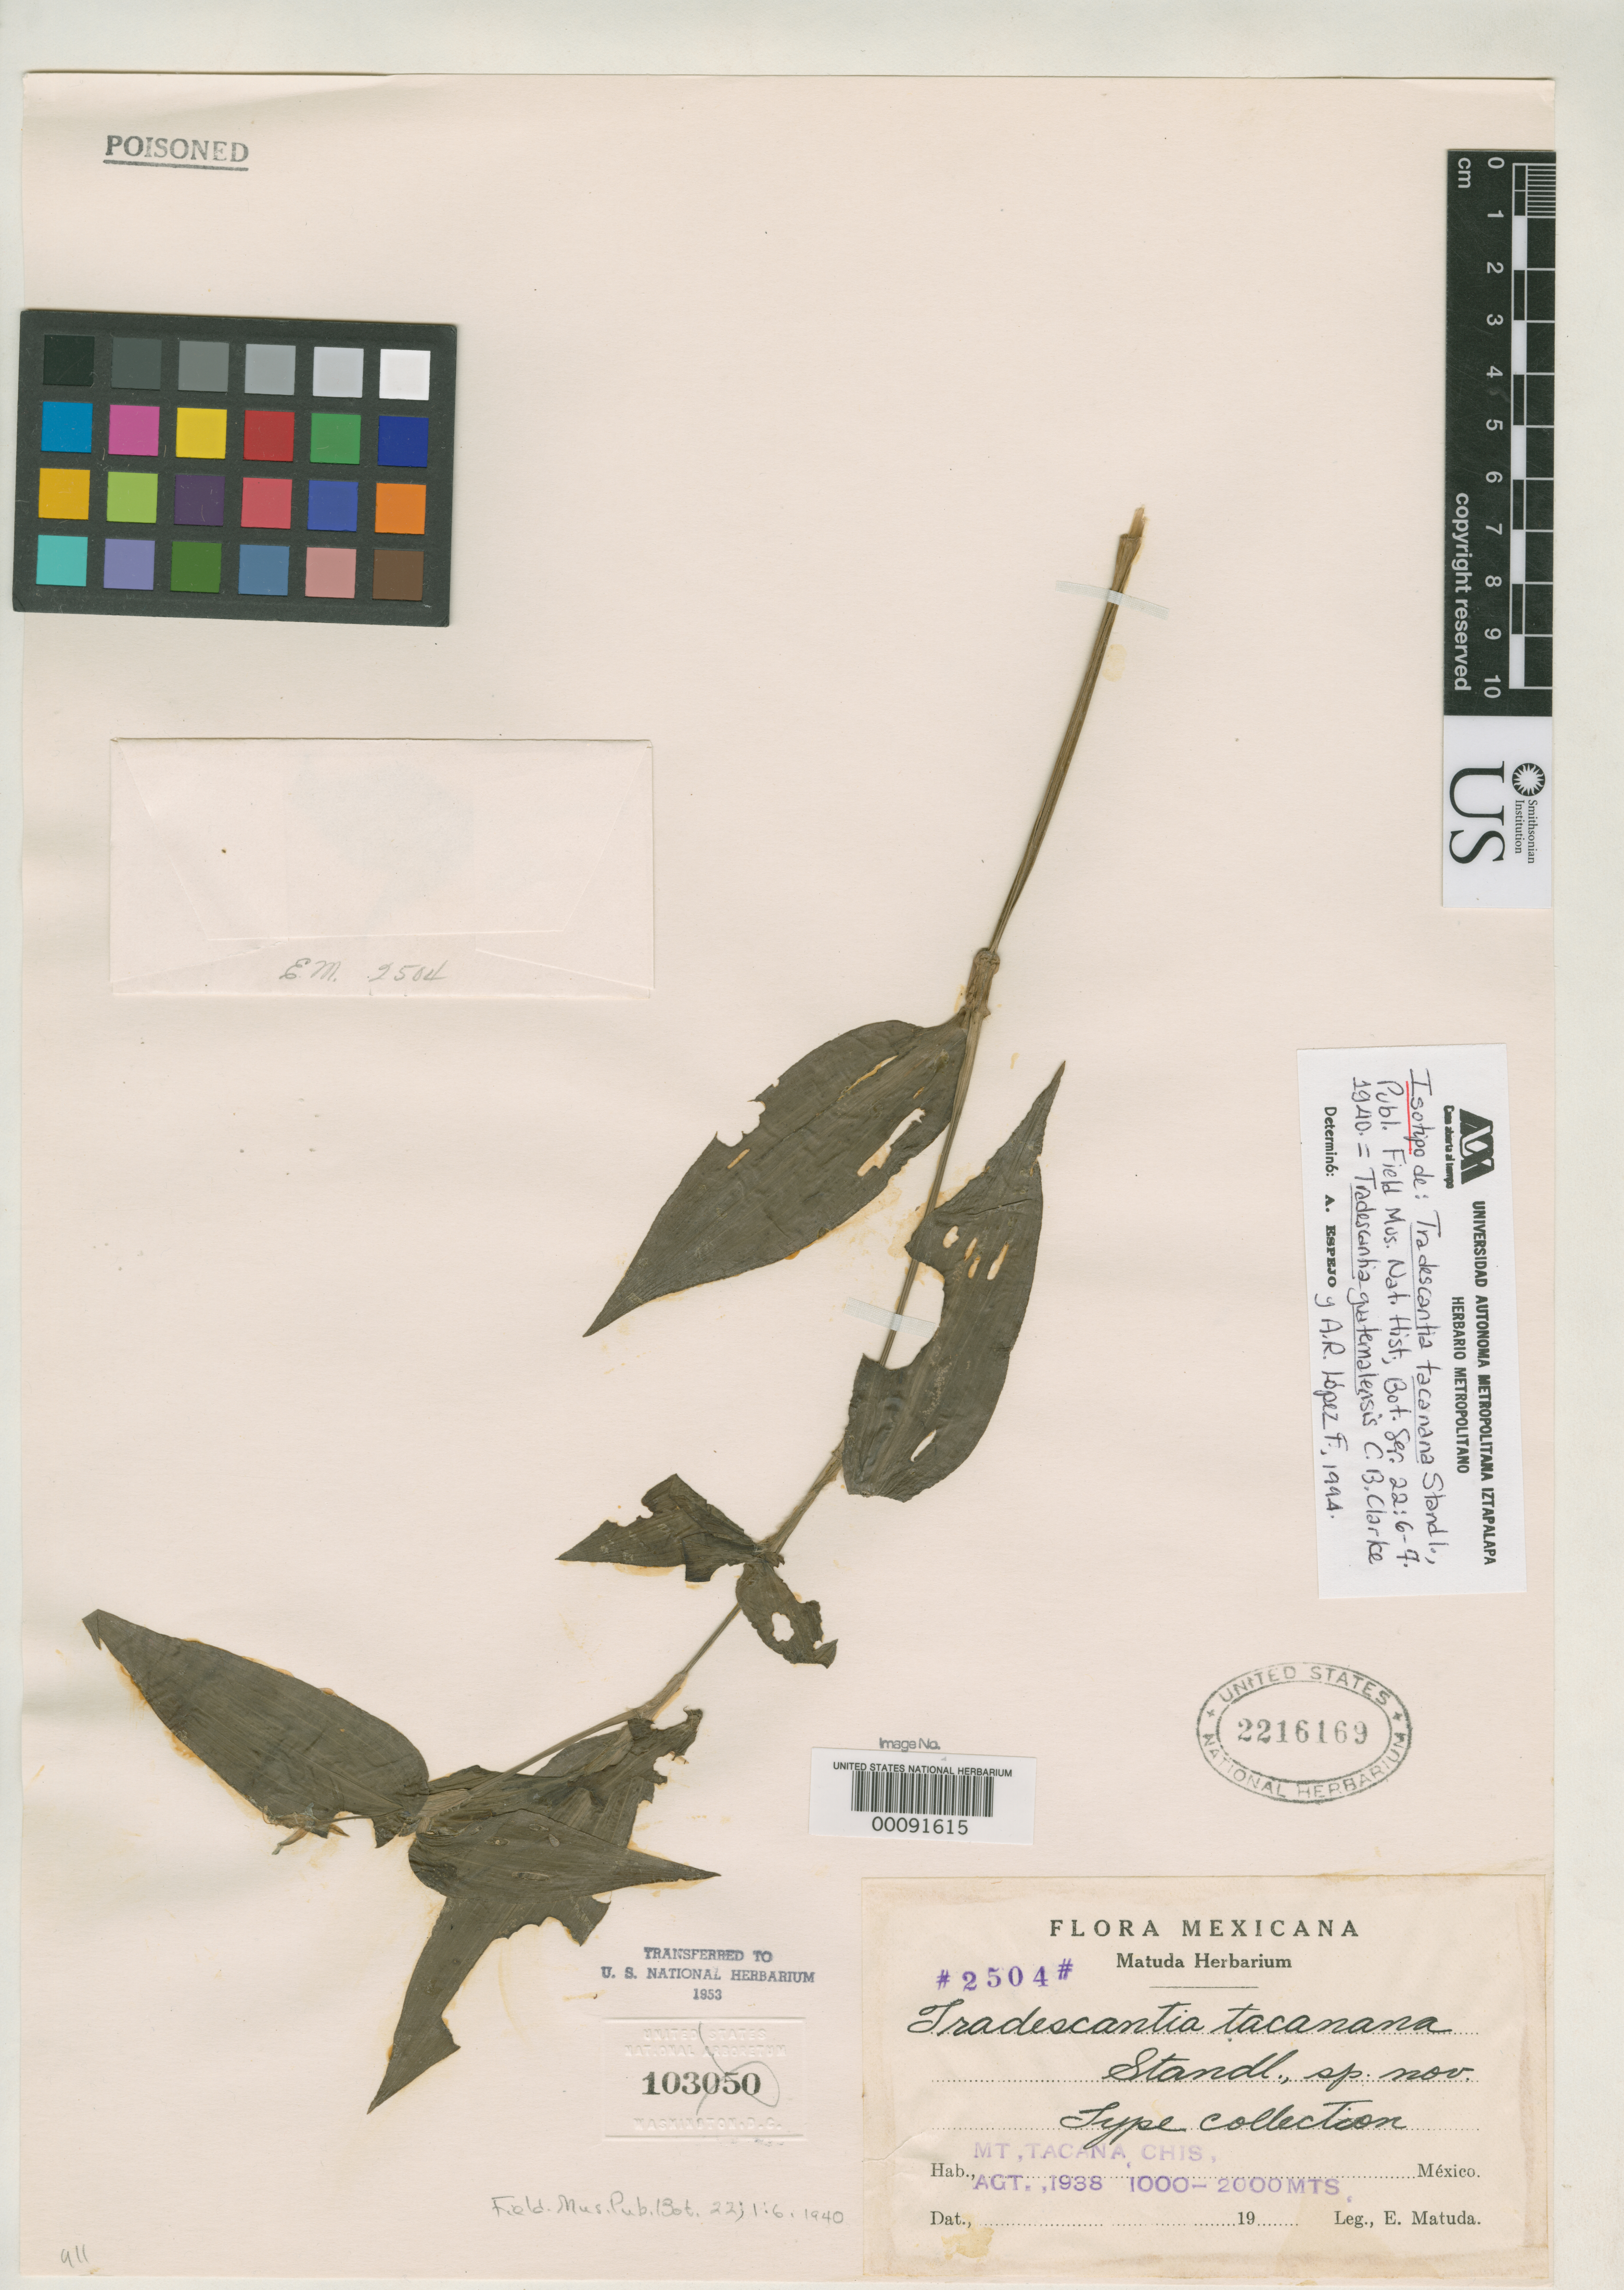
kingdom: Plantae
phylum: Tracheophyta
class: Liliopsida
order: Commelinales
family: Commelinaceae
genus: Tradescantia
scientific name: Tradescantia tacanana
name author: Standl.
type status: Isotype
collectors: E. Matuda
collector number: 2504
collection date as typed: Aug 1938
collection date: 1938-08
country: Mexico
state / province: Chiapas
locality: Mt. Tacana.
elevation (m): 1000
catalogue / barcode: US 2216169